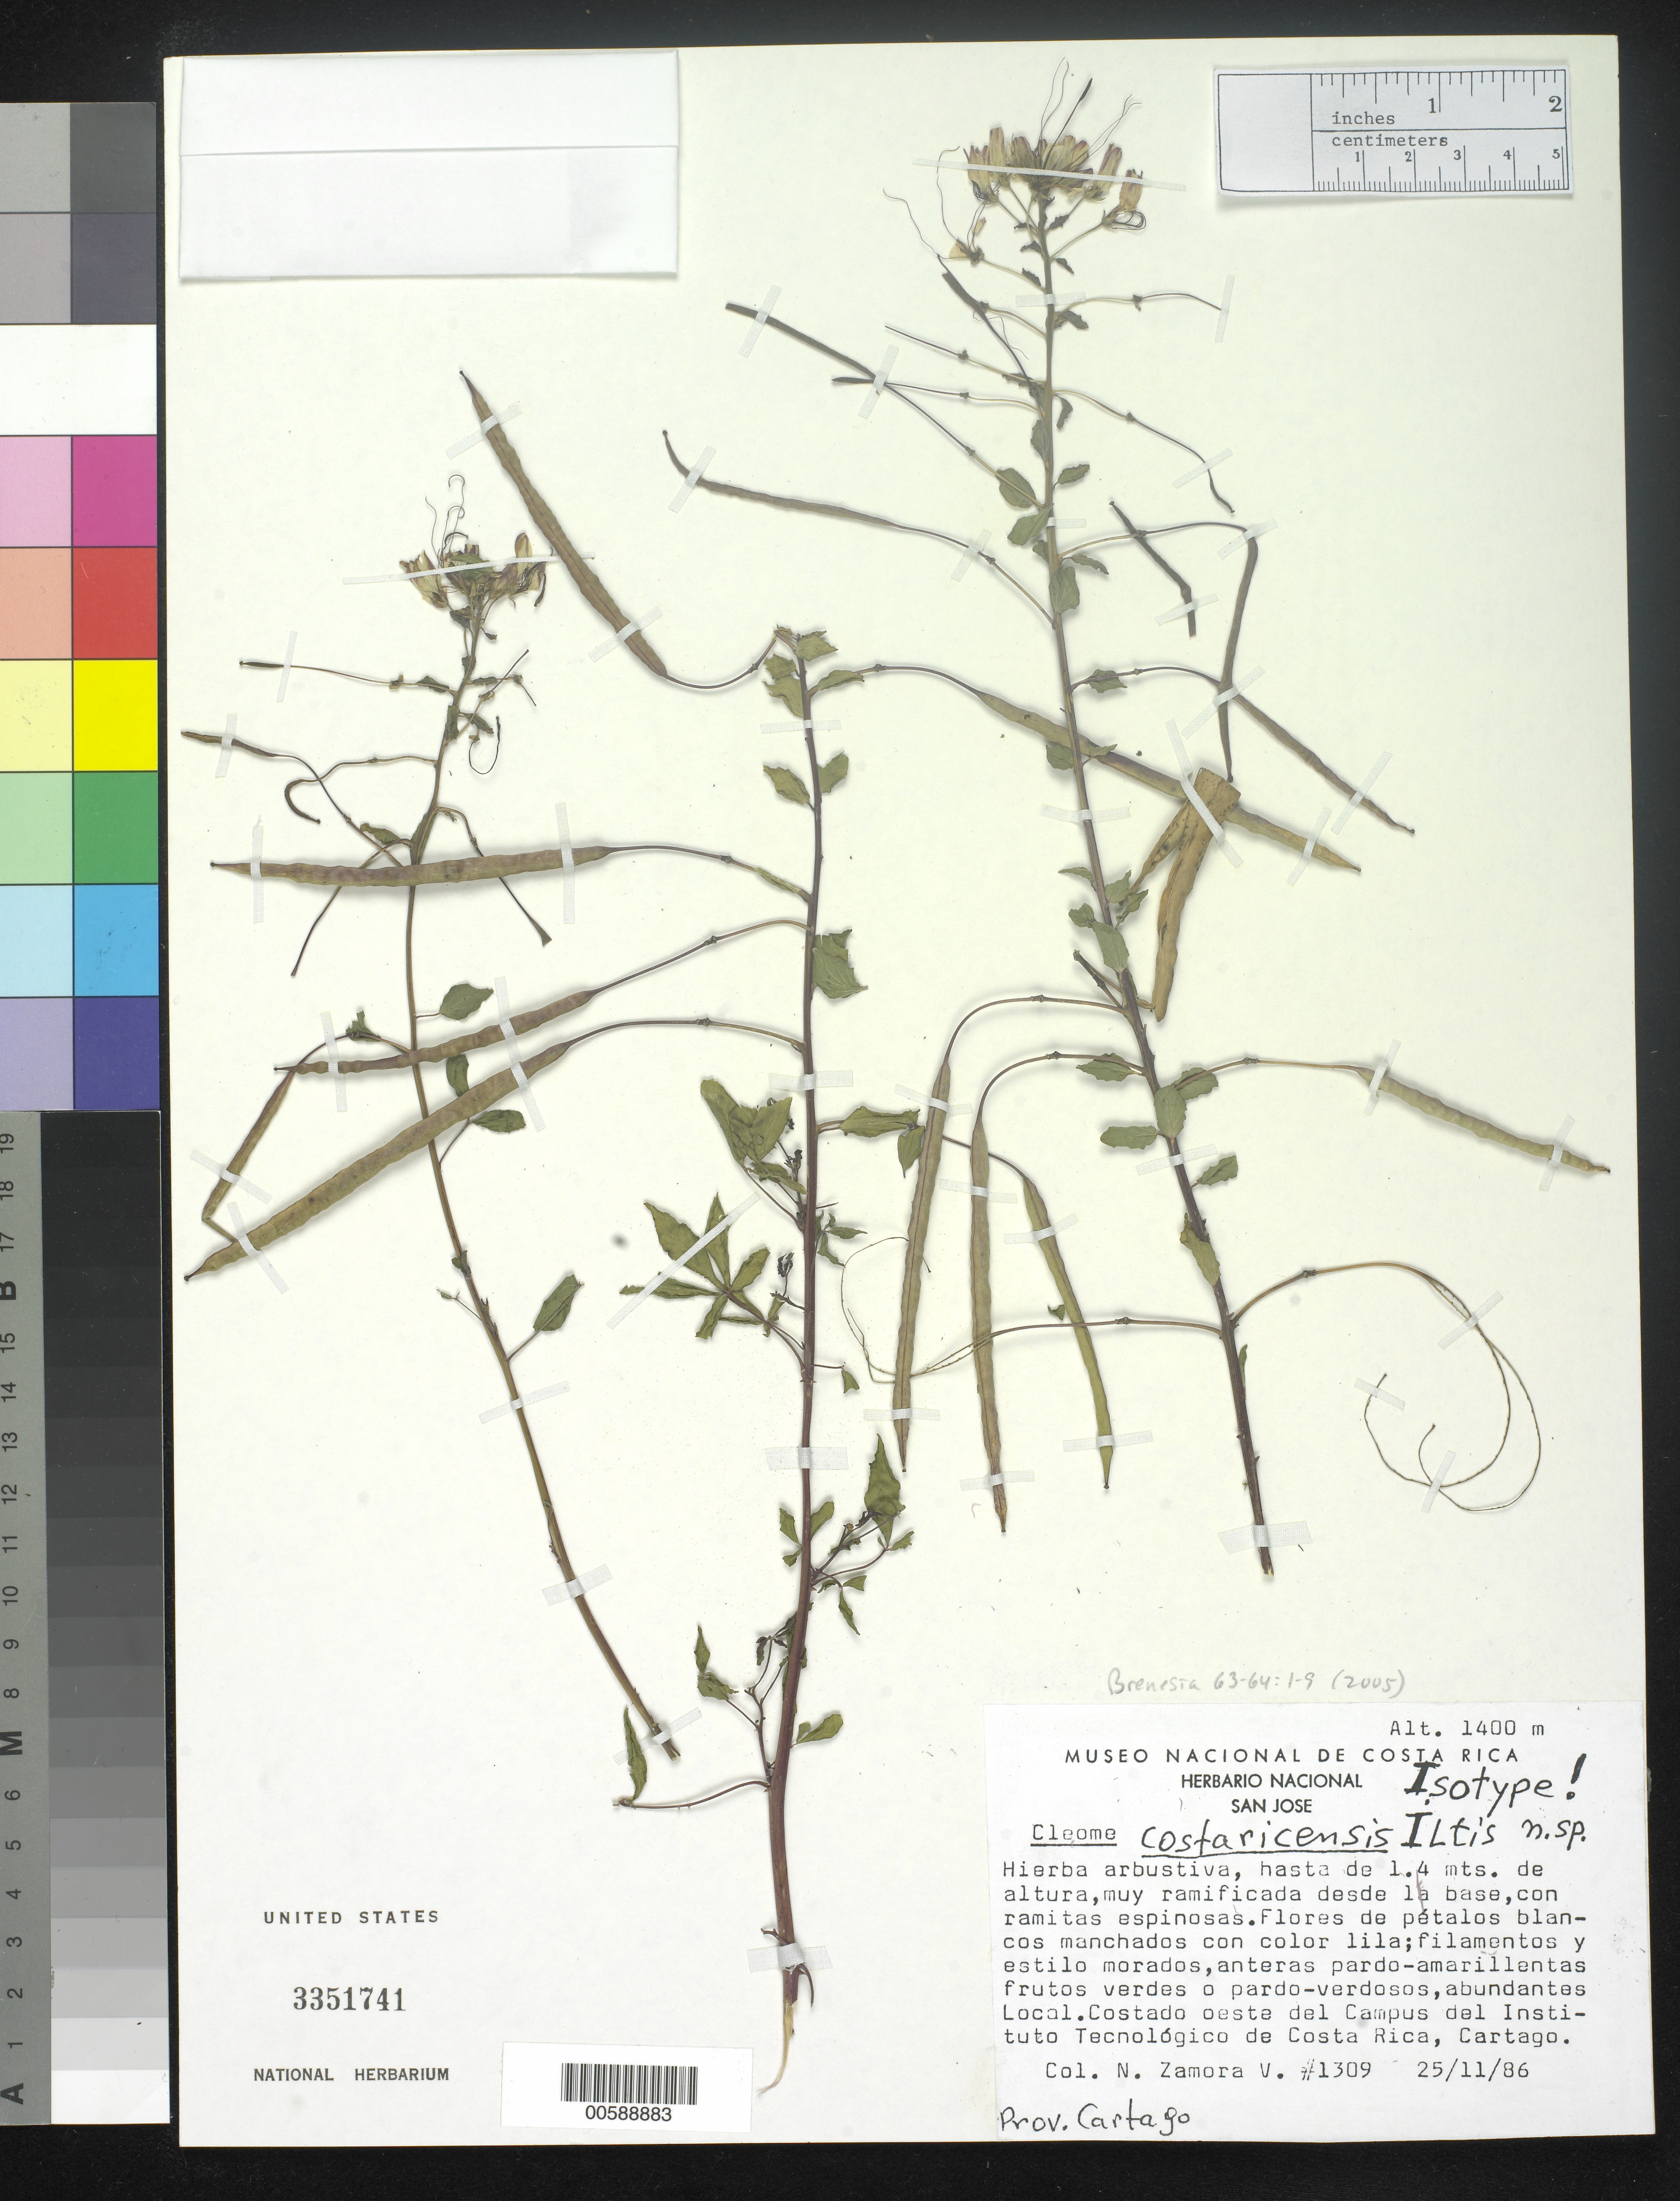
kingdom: Plantae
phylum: Tracheophyta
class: Magnoliopsida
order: Brassicales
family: Cleomaceae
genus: Cleome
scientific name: Cleome costaricensis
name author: Iltis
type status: Isotype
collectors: N. Zamora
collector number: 1309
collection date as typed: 25 Nov 1986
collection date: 1986-11-25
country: Costa Rica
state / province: Cartago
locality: Costado oeste del Campus del Instituto Tecnológico de Costa Rica, Cartago.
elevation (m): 1400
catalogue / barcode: US 3351741